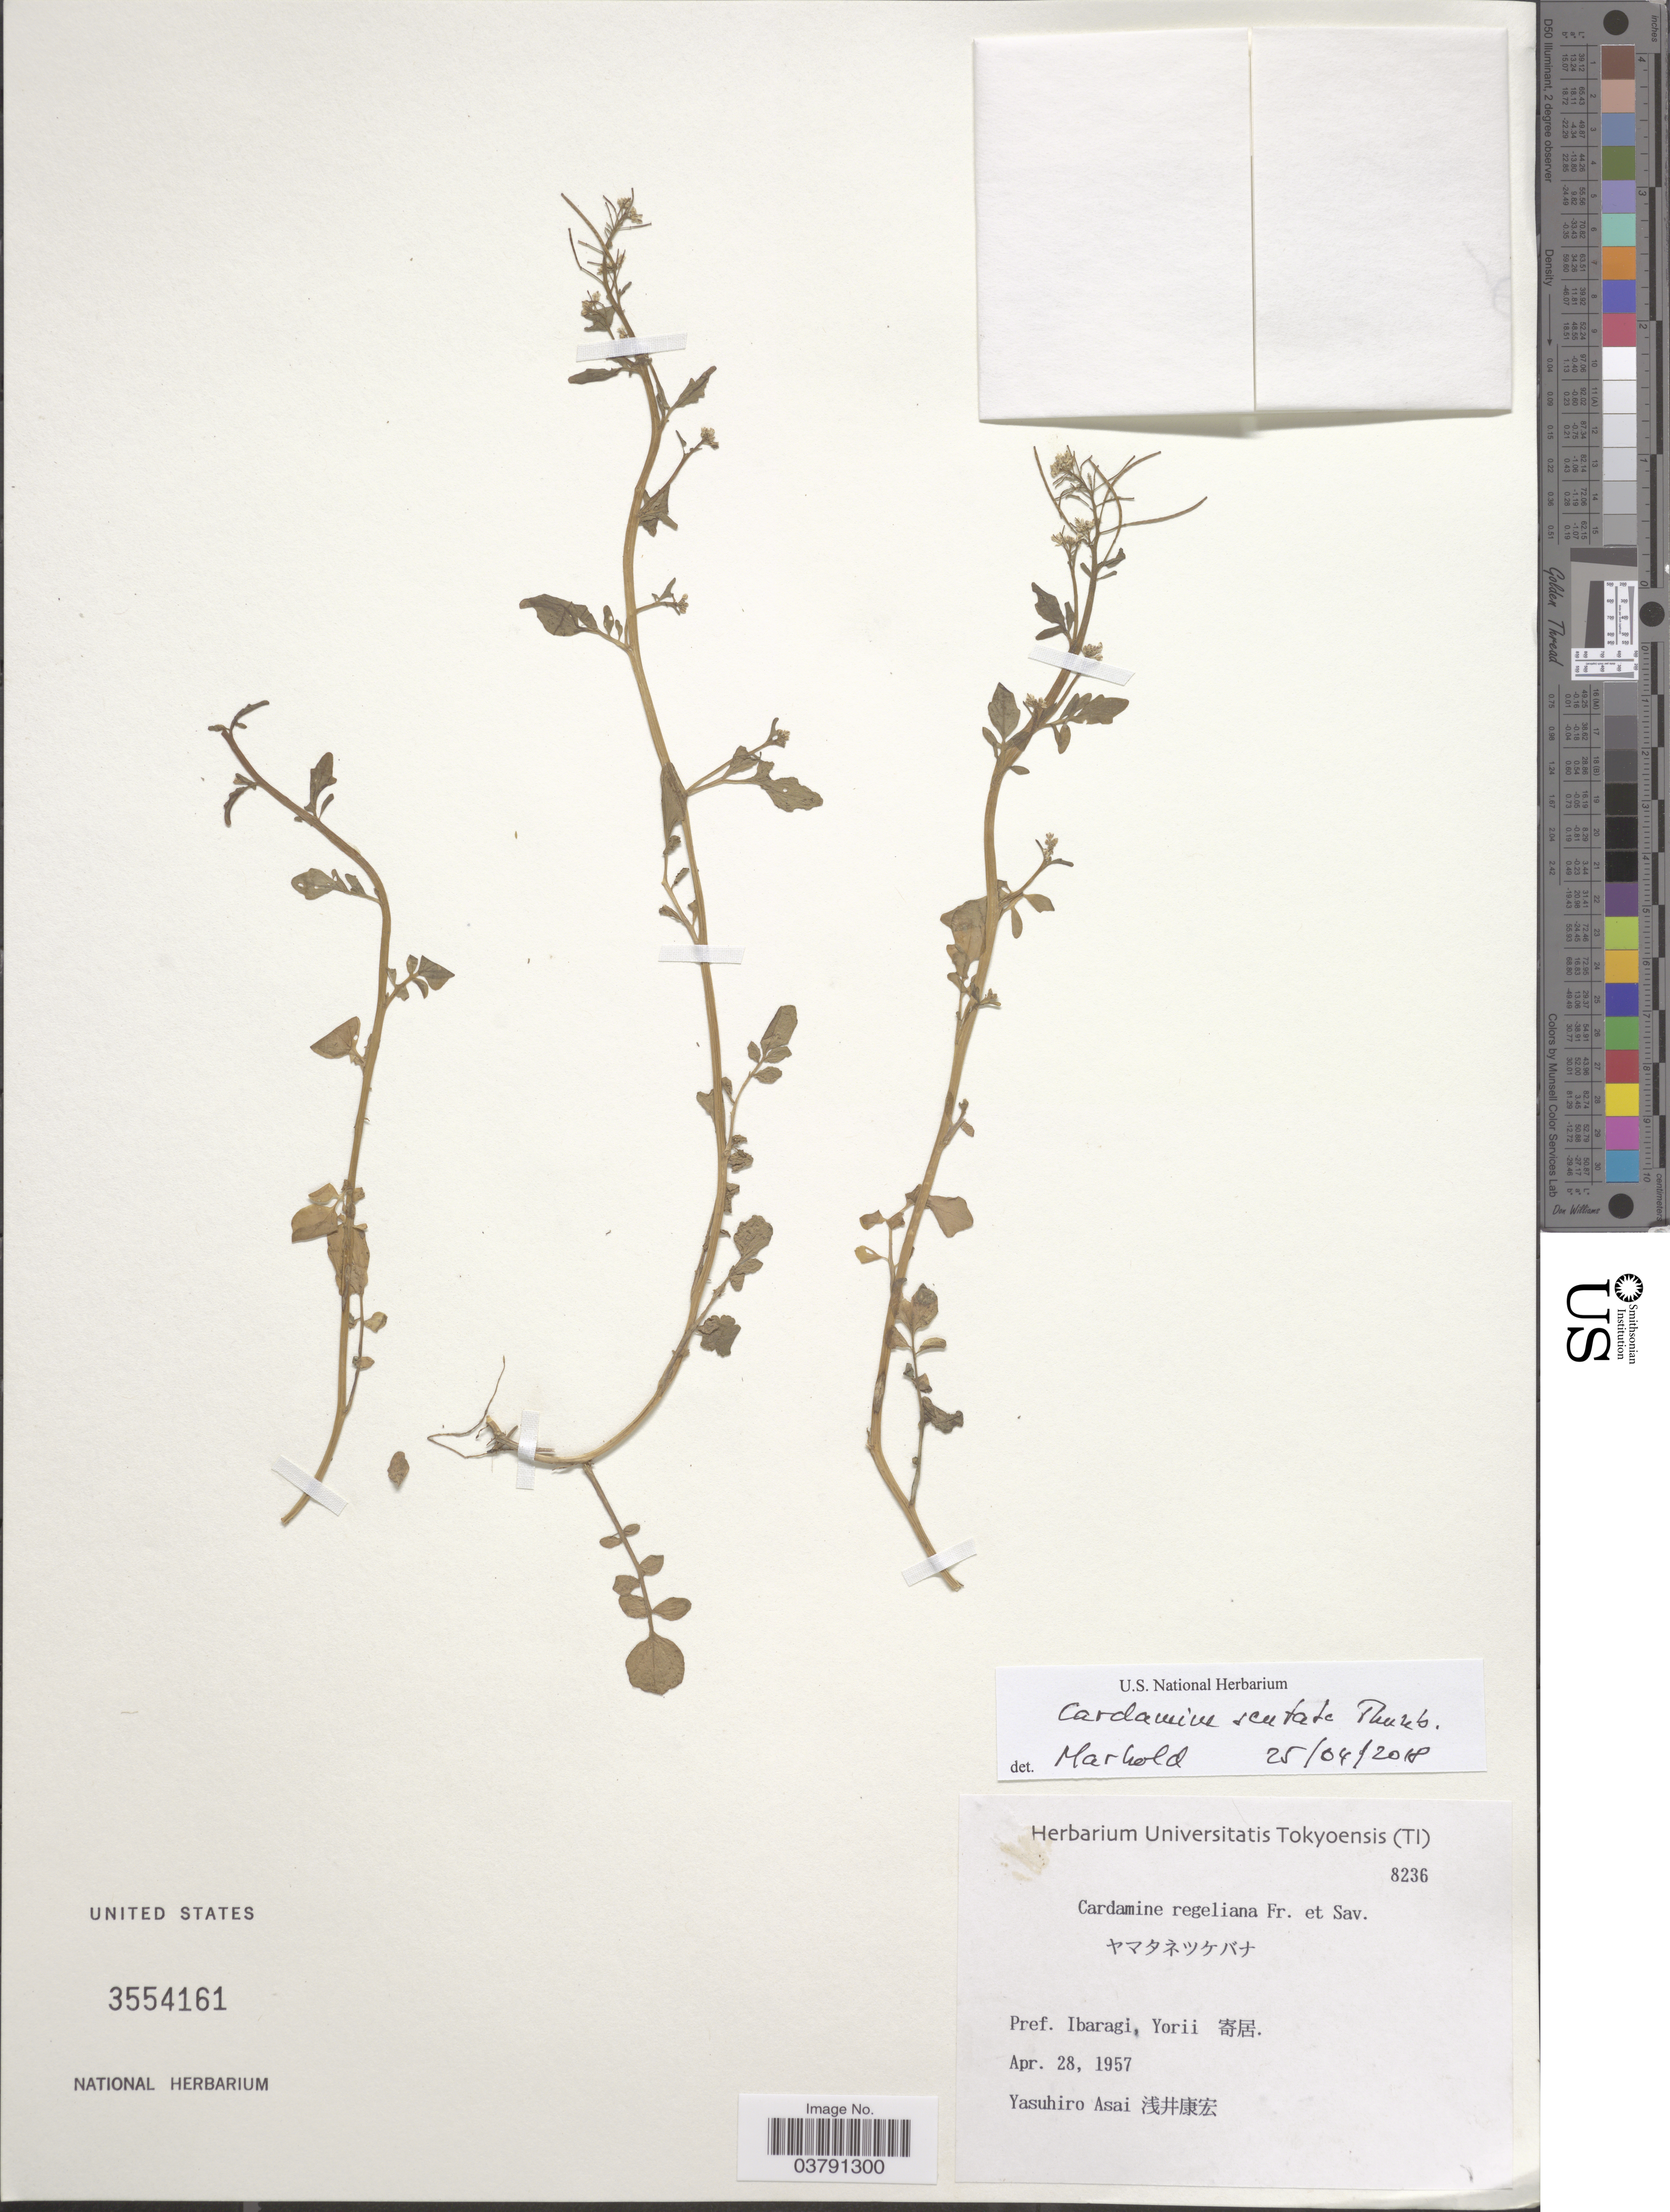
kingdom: Plantae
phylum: Tracheophyta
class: Magnoliopsida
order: Brassicales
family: Brassicaceae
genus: Cardamine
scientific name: Cardamine scutata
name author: Thunb.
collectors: Y. Asai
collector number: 8236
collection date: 1957-04-28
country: Japan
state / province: Ibaraki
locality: Pref. Ibaragi, Yorii.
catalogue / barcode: US 3554161